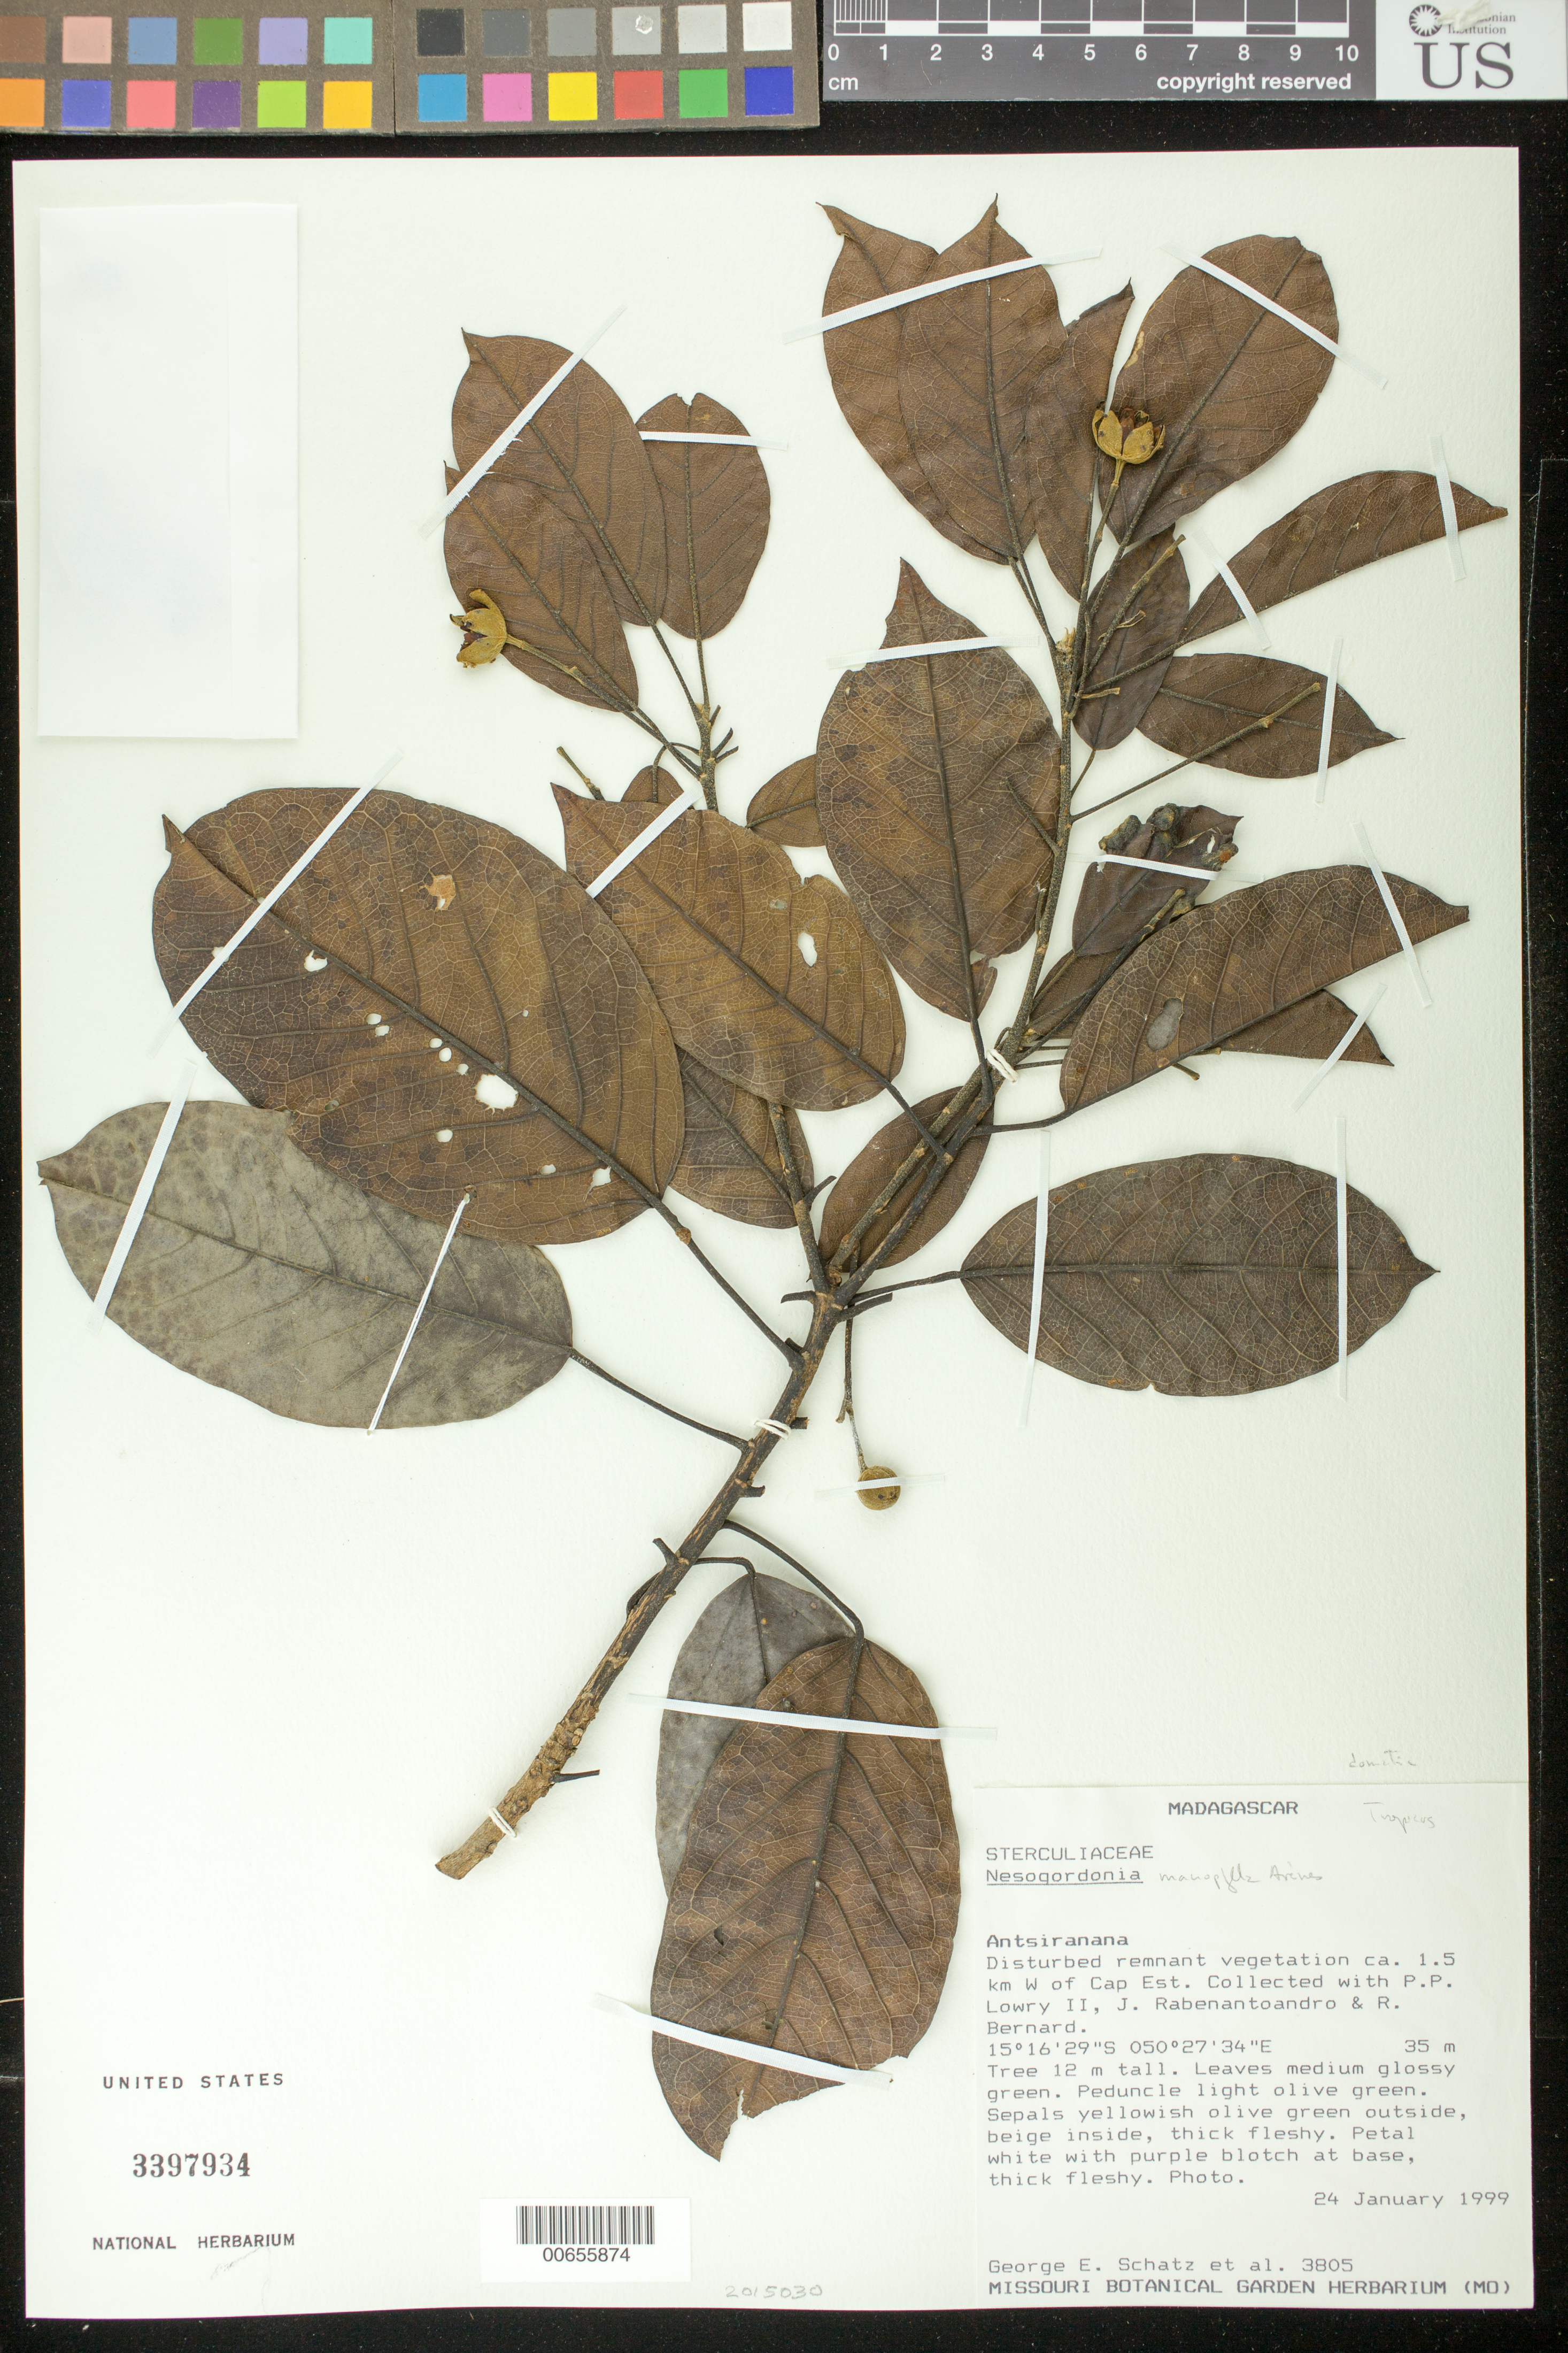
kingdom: Plantae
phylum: Tracheophyta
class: Magnoliopsida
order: Malvales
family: Malvaceae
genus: Nesogordonia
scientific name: Nesogordonia sp.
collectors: G. Schatz, P. P. Lowry, J. Rabenantoandro & R. Bernard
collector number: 3805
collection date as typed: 24 Jan 1999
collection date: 1999-01-24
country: Madagascar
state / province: Sava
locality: Ca. 1.5 km W of Cap Est.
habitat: Disturbed remnant vegetation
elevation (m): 35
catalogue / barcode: US 3397934